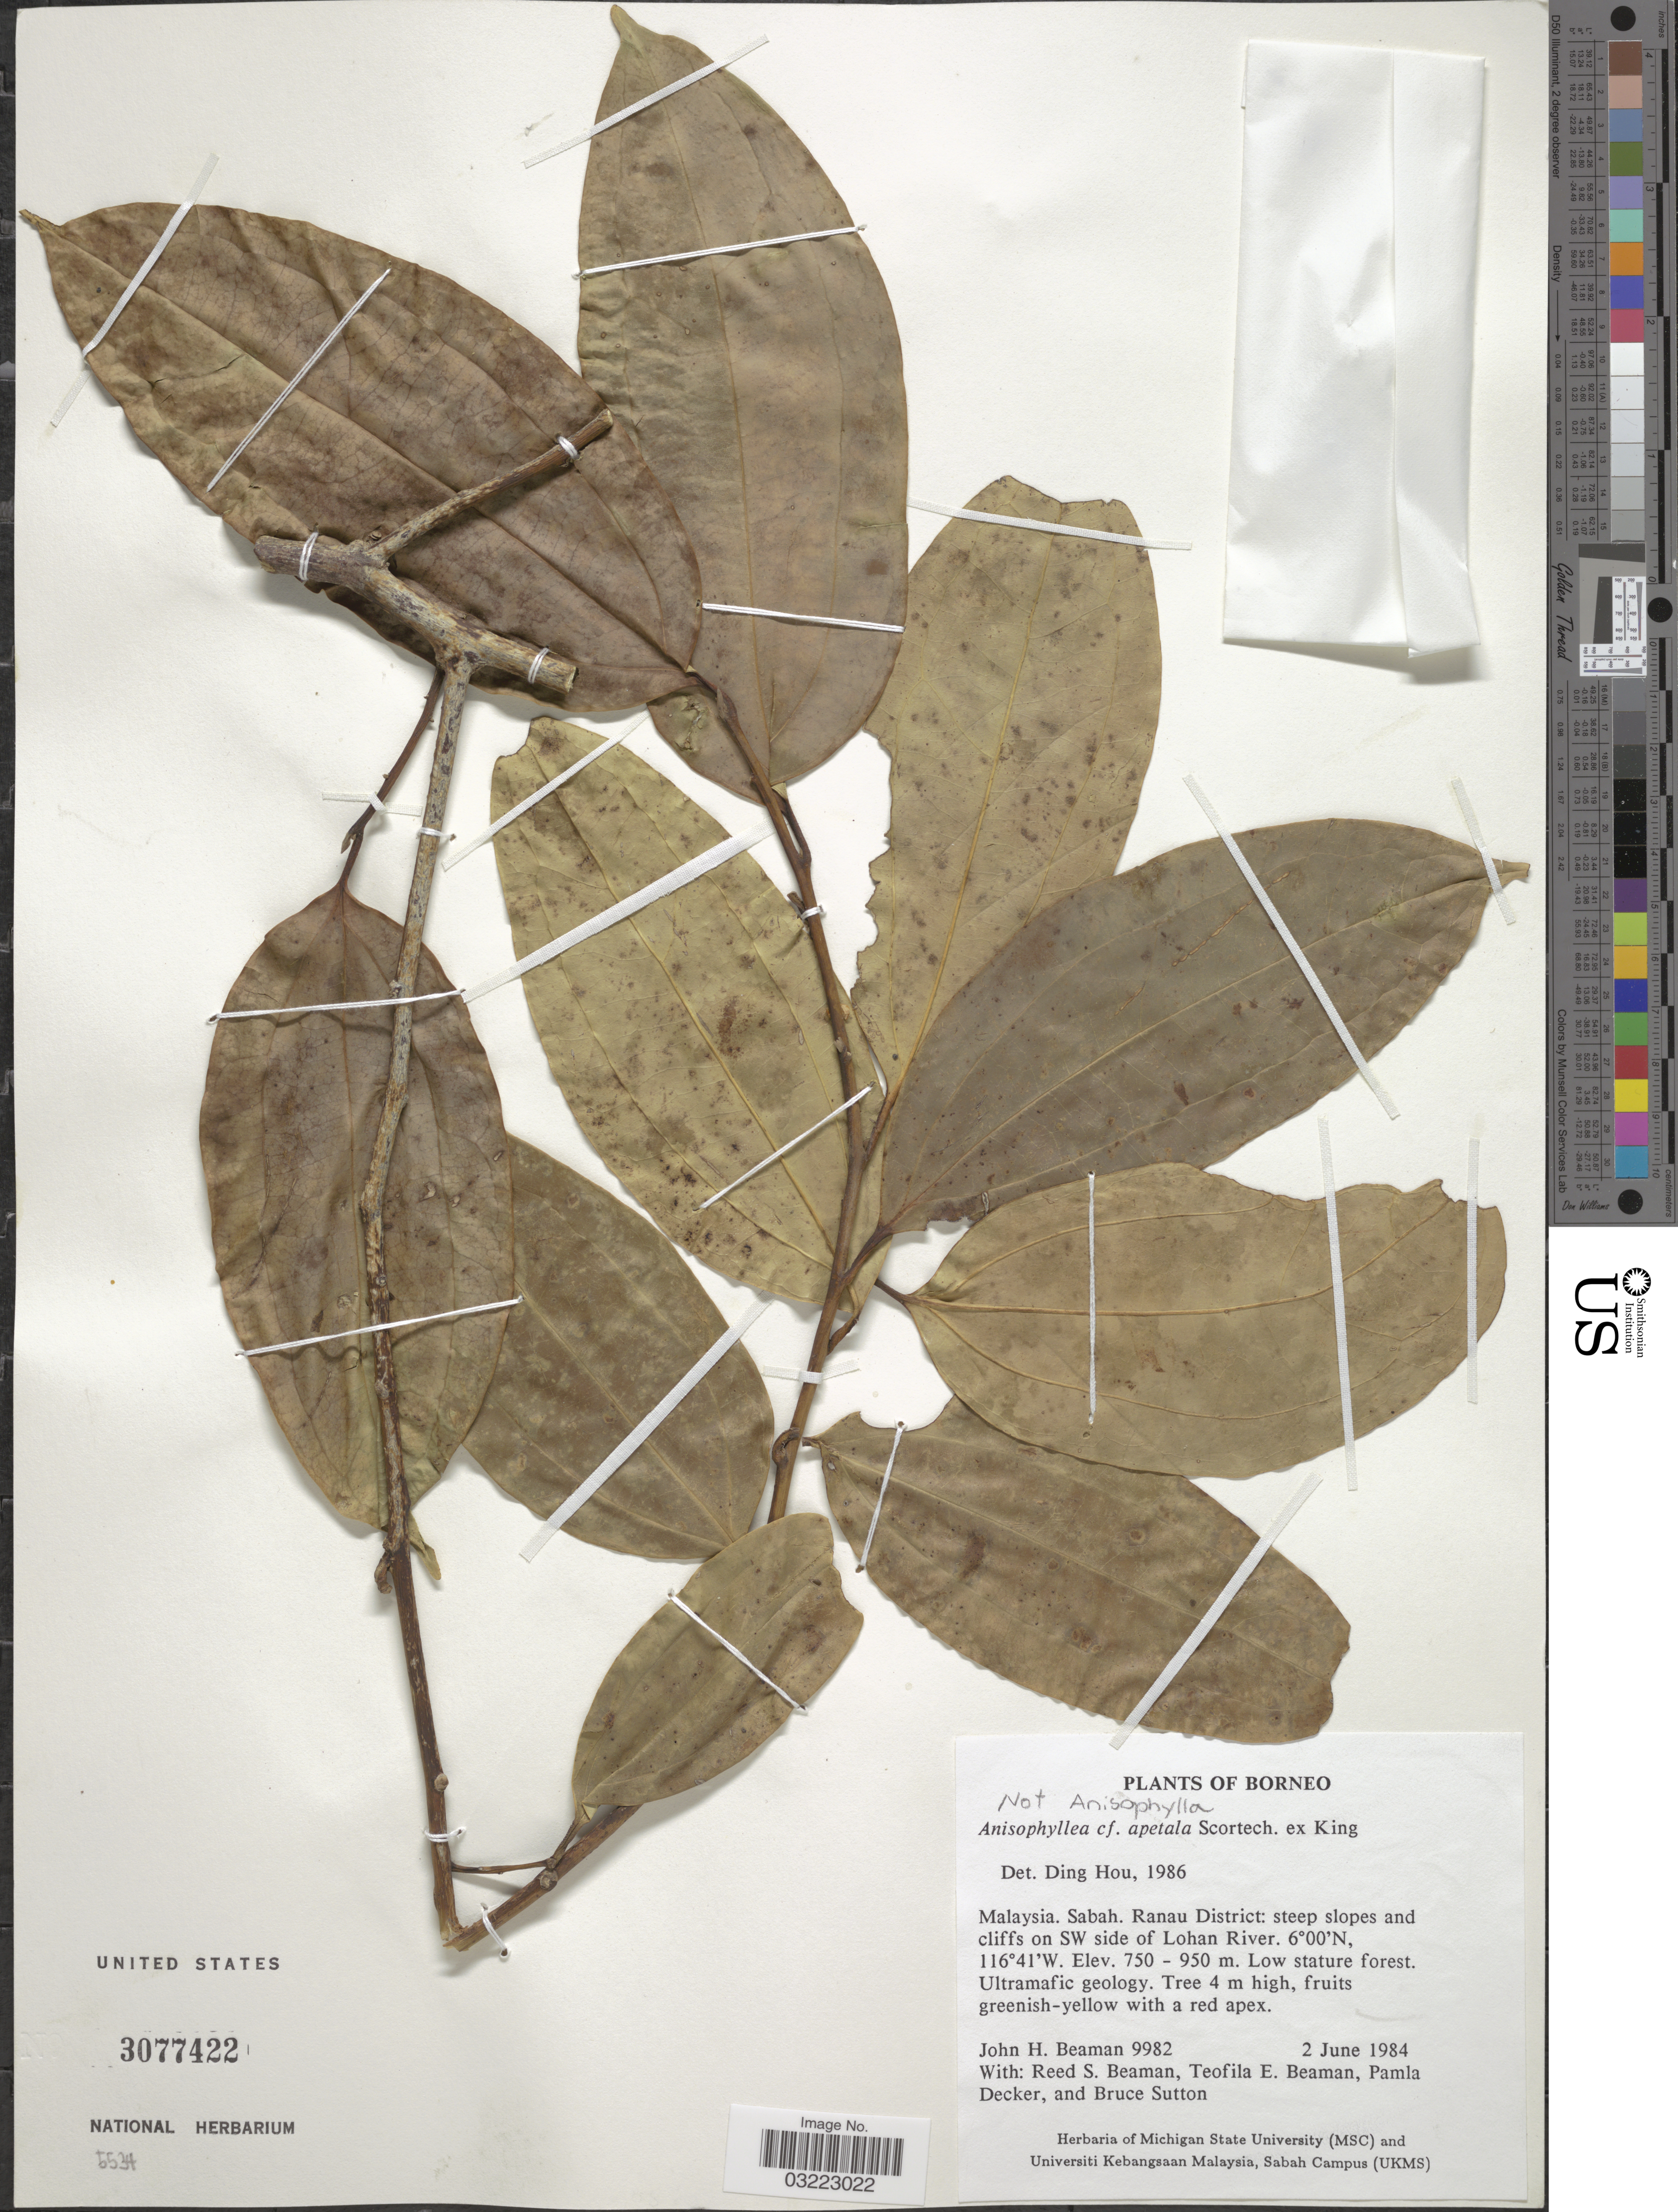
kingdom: Plantae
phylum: Tracheophyta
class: Magnoliopsida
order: Laurales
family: Lauraceae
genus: Cryptocarya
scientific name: Cryptocarya sp.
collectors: J. H. Beaman, R. S. Beaman, T. E. Beaman, P. Decker & B. Sutton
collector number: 9982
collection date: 1984-06-02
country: Malaysia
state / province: Sabah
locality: Ranau District: steep slopes and cliffs on SW side of Lohan River.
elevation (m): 750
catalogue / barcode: US 3077422